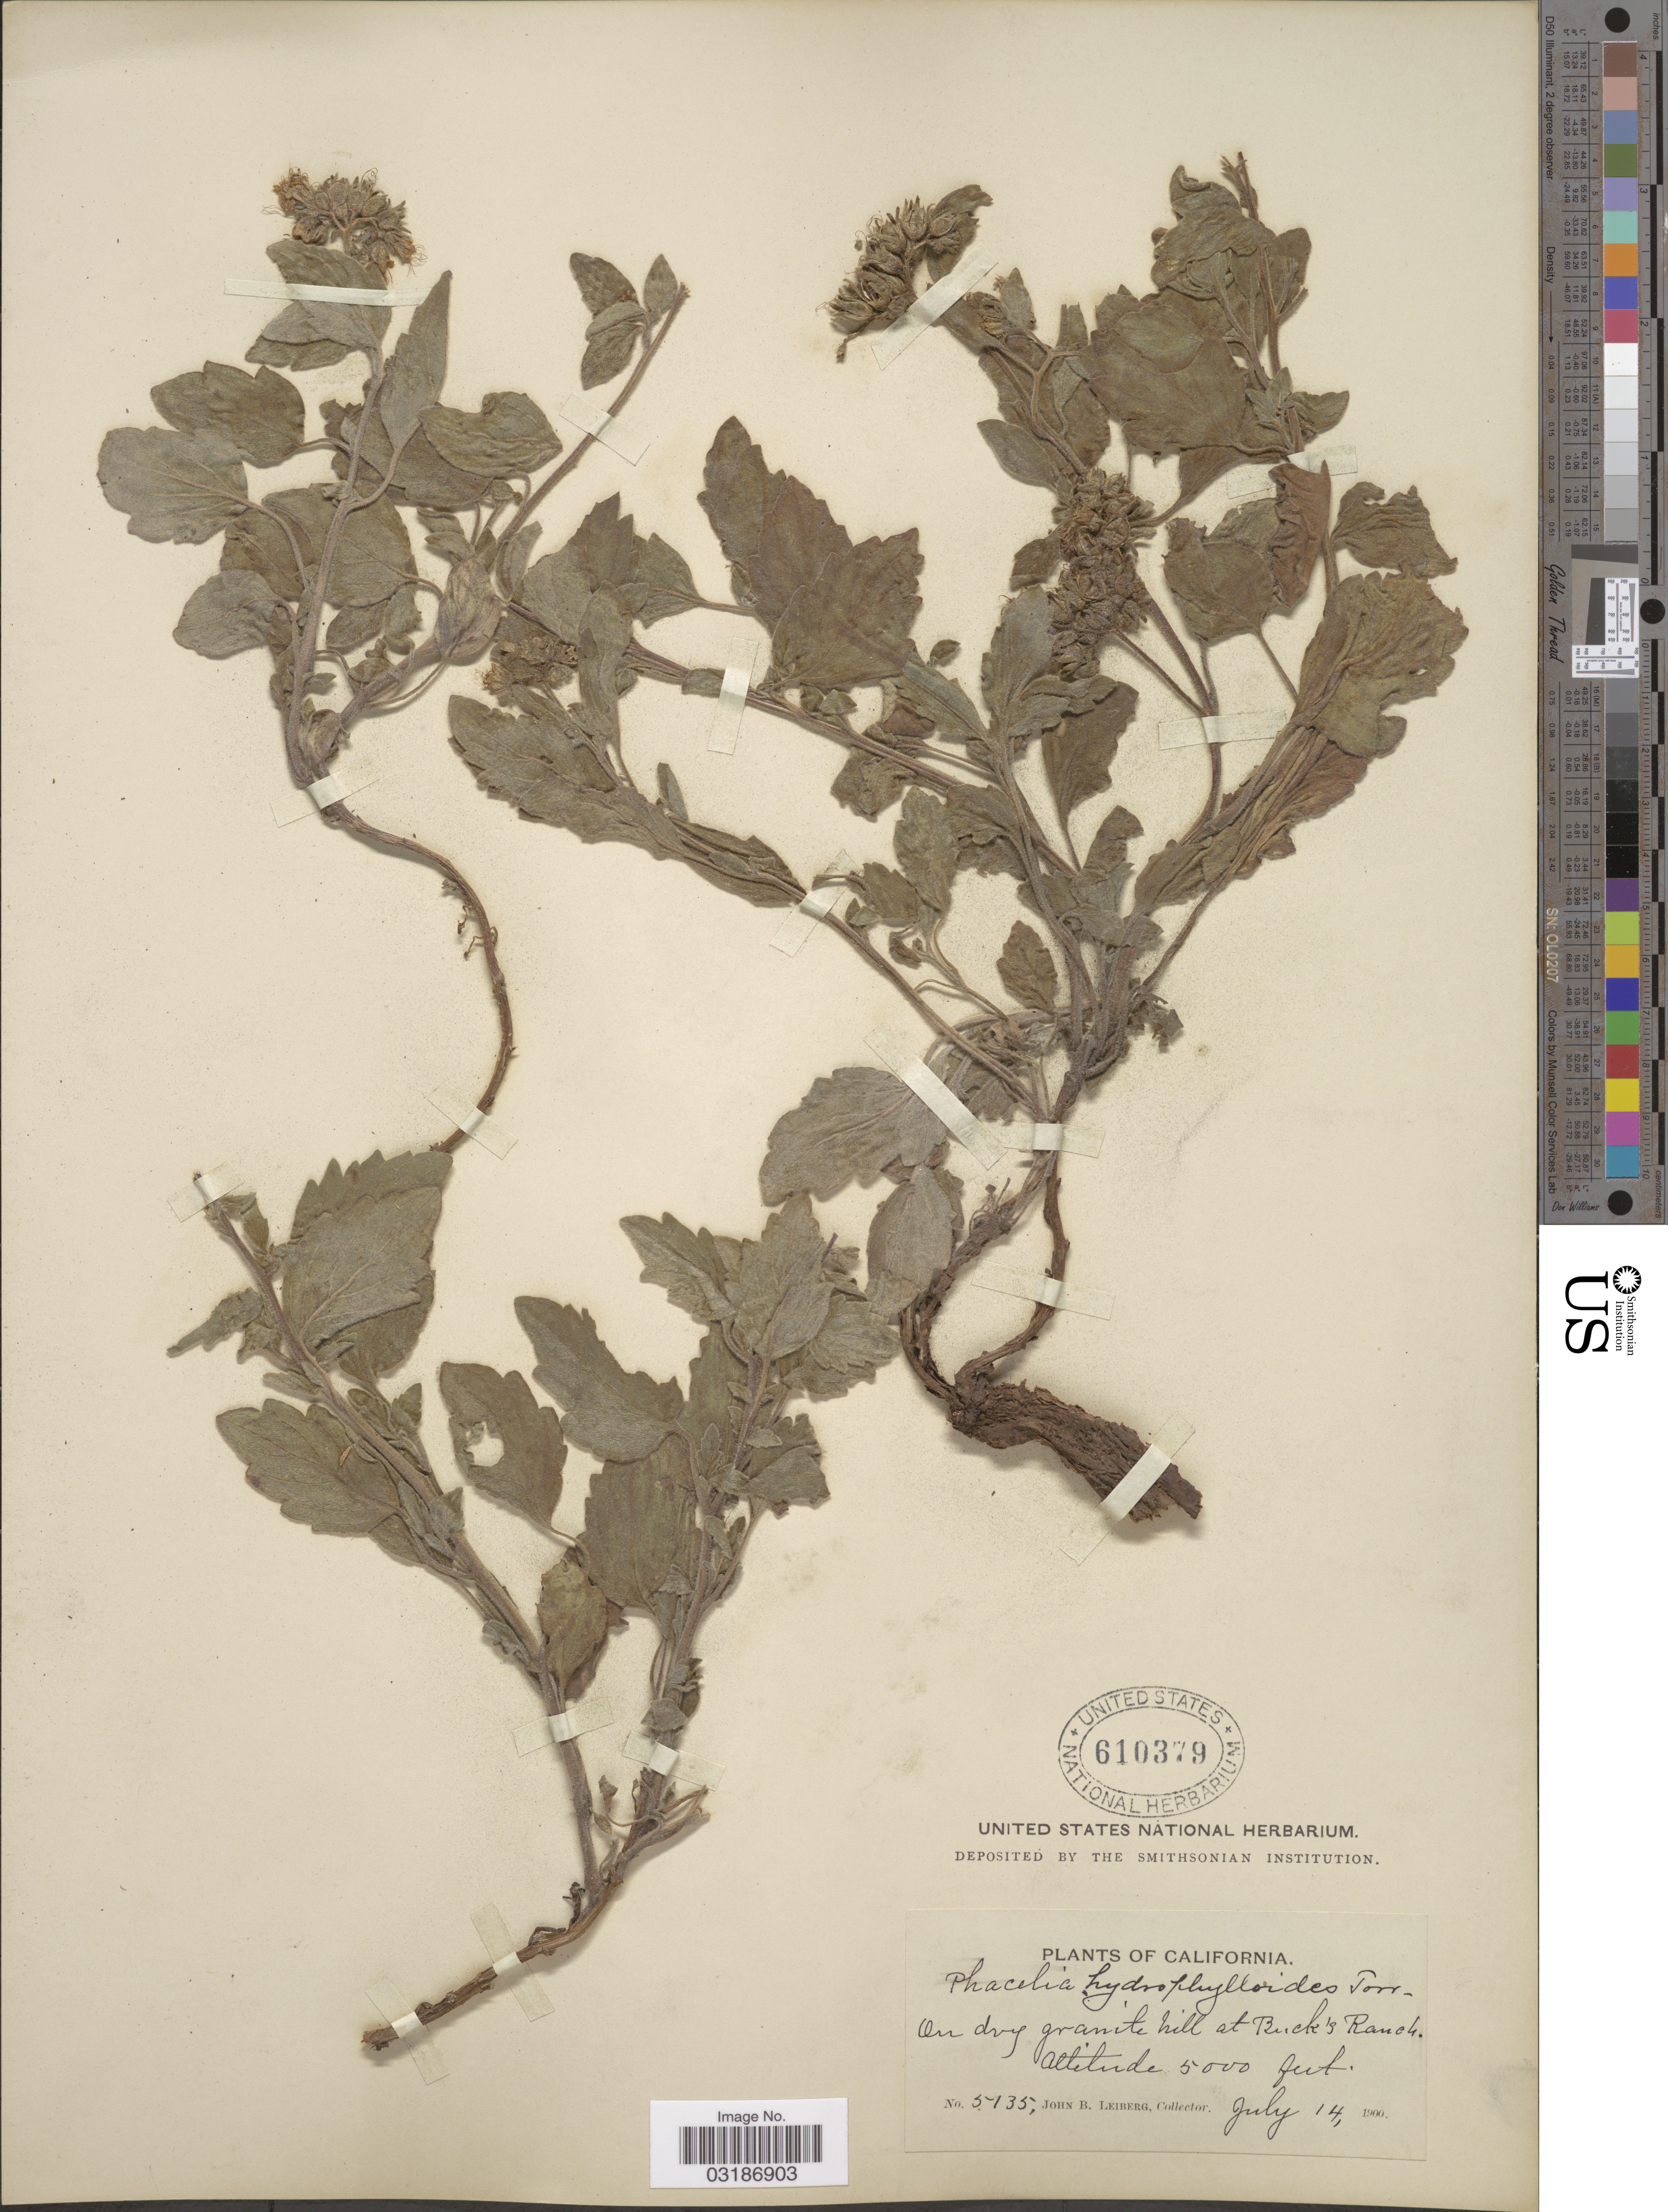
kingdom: Plantae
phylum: Tracheophyta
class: Magnoliopsida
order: Boraginales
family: Hydrophyllaceae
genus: Phacelia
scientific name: Phacelia hydrophylloides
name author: Torr. & A. Gray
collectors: J. B. Leiberg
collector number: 5135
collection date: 1900-07-14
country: United States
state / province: California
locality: On dry granite hill at Buck's Ranch.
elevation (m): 1524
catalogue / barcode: US 610379